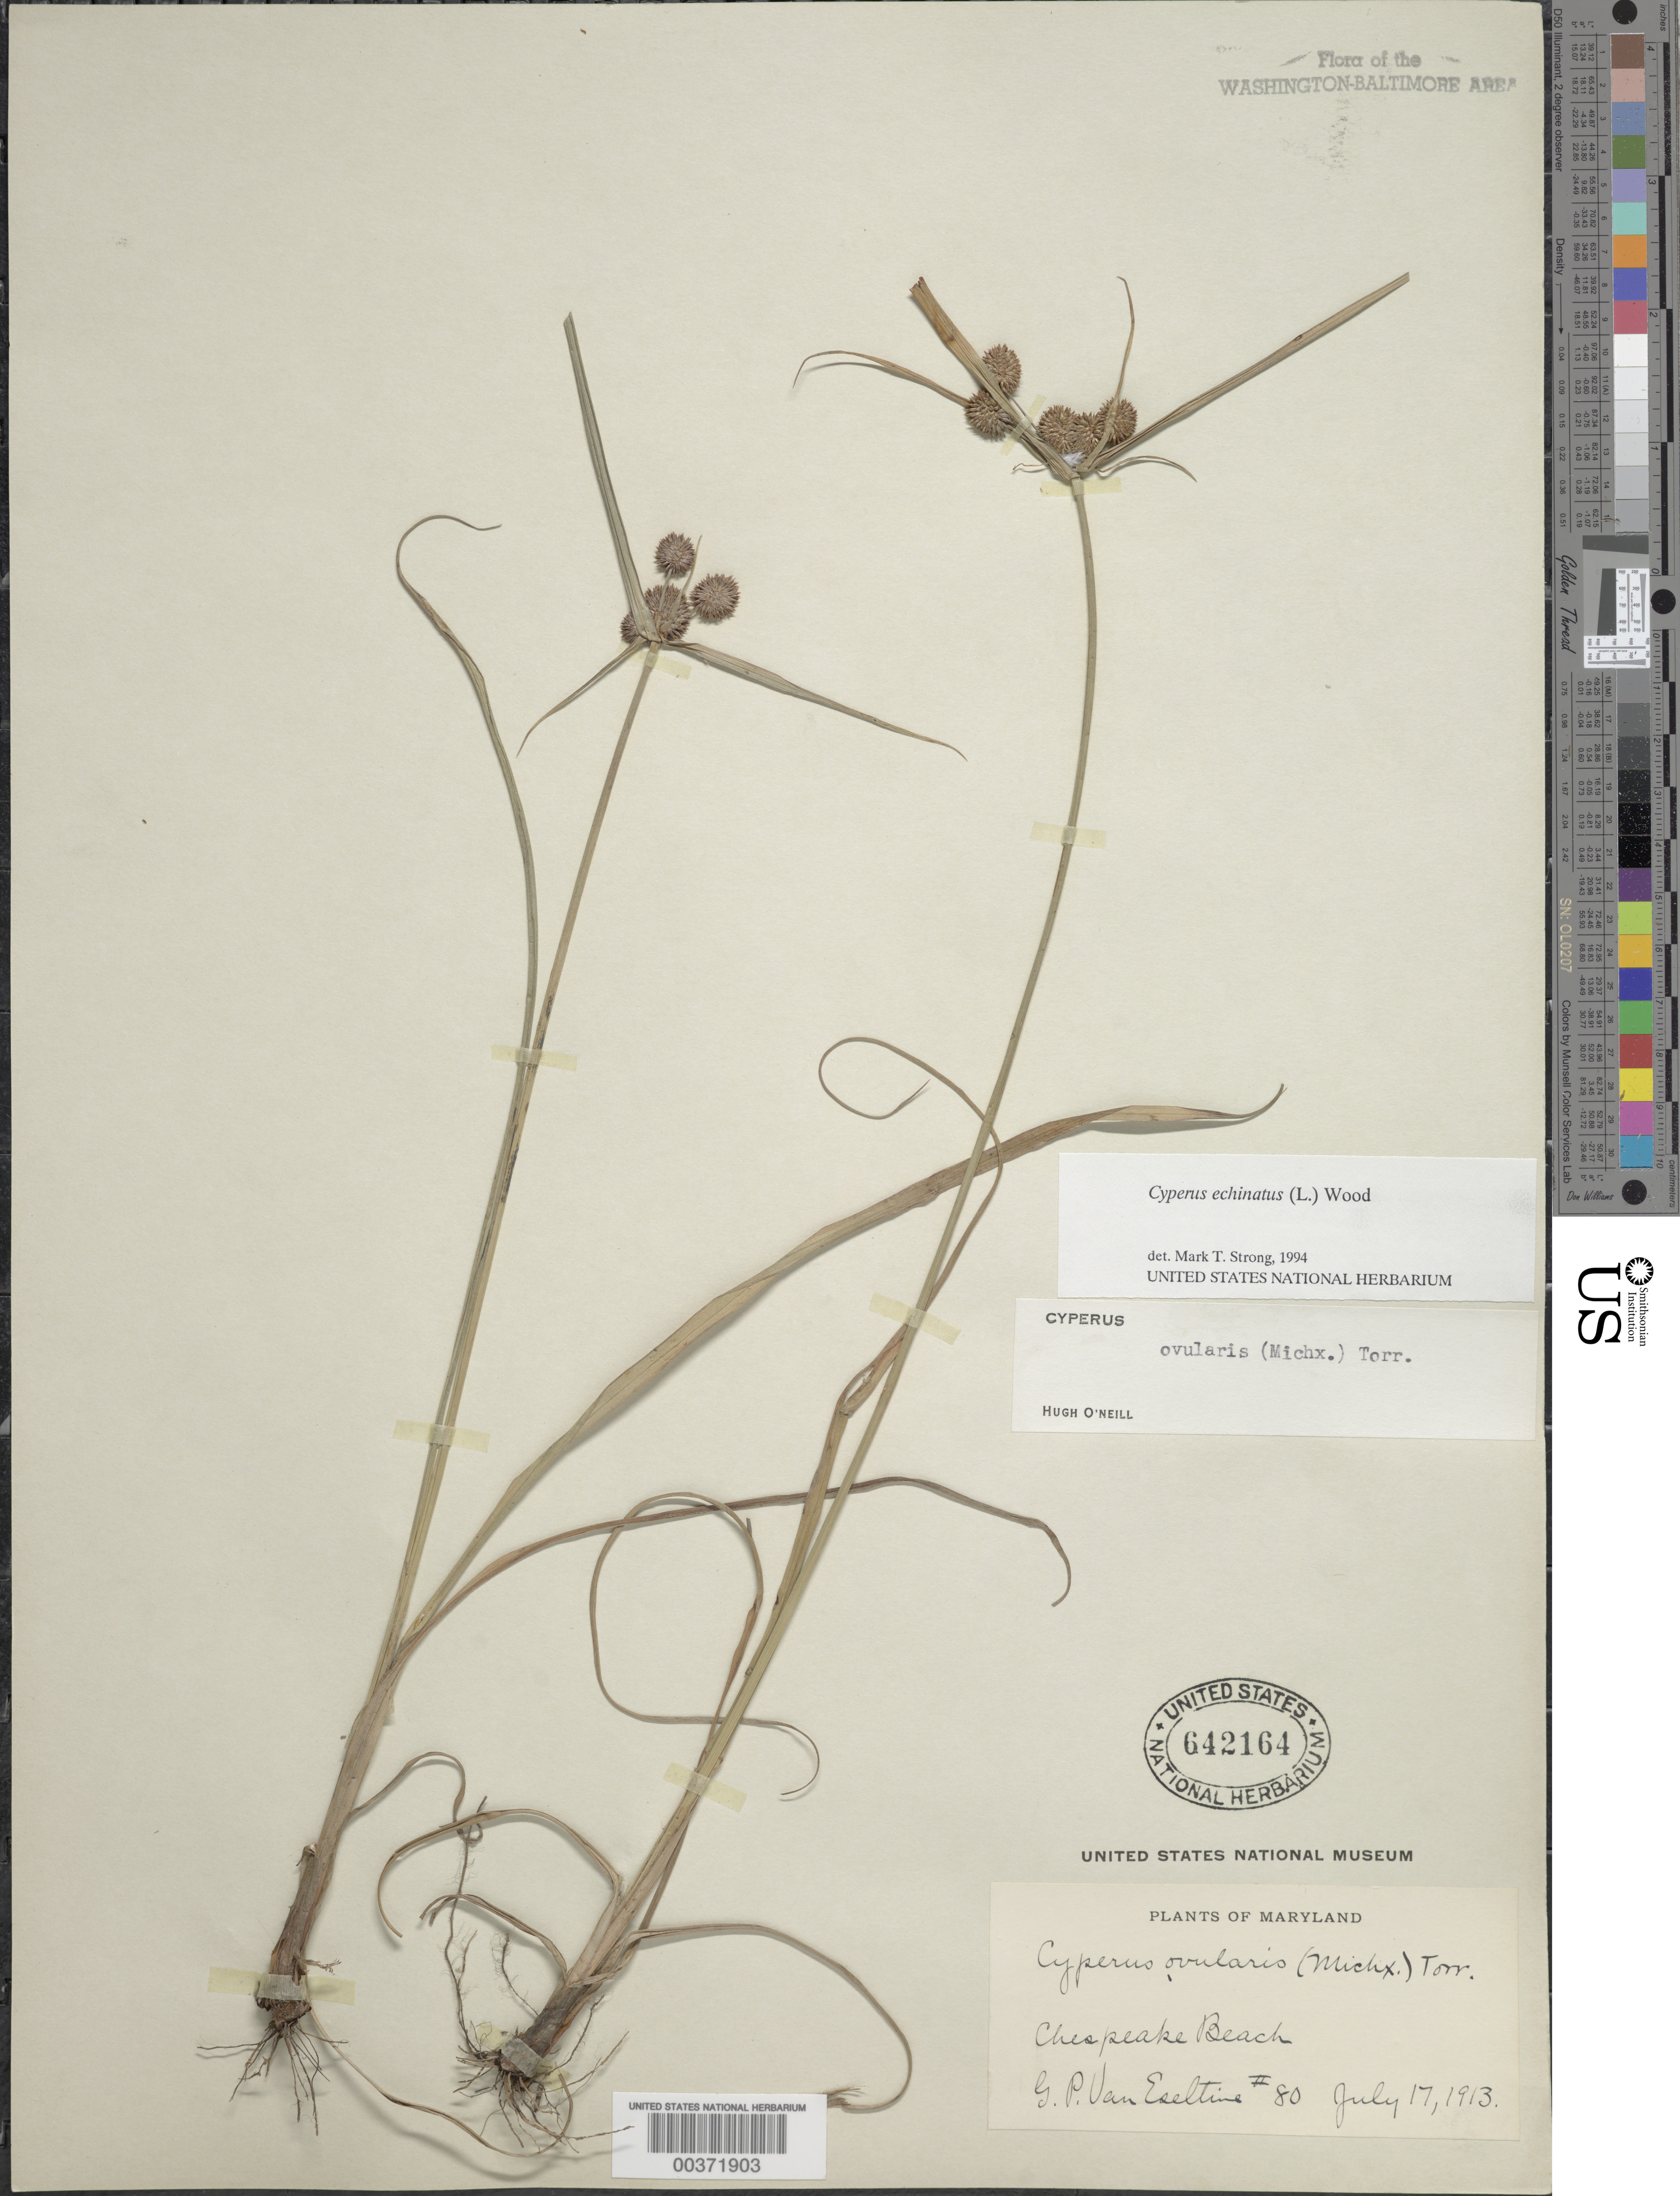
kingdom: Plantae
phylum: Tracheophyta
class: Liliopsida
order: Poales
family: Cyperaceae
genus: Cyperus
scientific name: Cyperus echinatus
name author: (L.) Alph. Wood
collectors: G. P. Van Eseltine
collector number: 80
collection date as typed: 17 Jul 1913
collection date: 1913-07-17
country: United States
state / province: Maryland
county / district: Calvert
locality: Chesapeake Beach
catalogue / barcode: US 642164